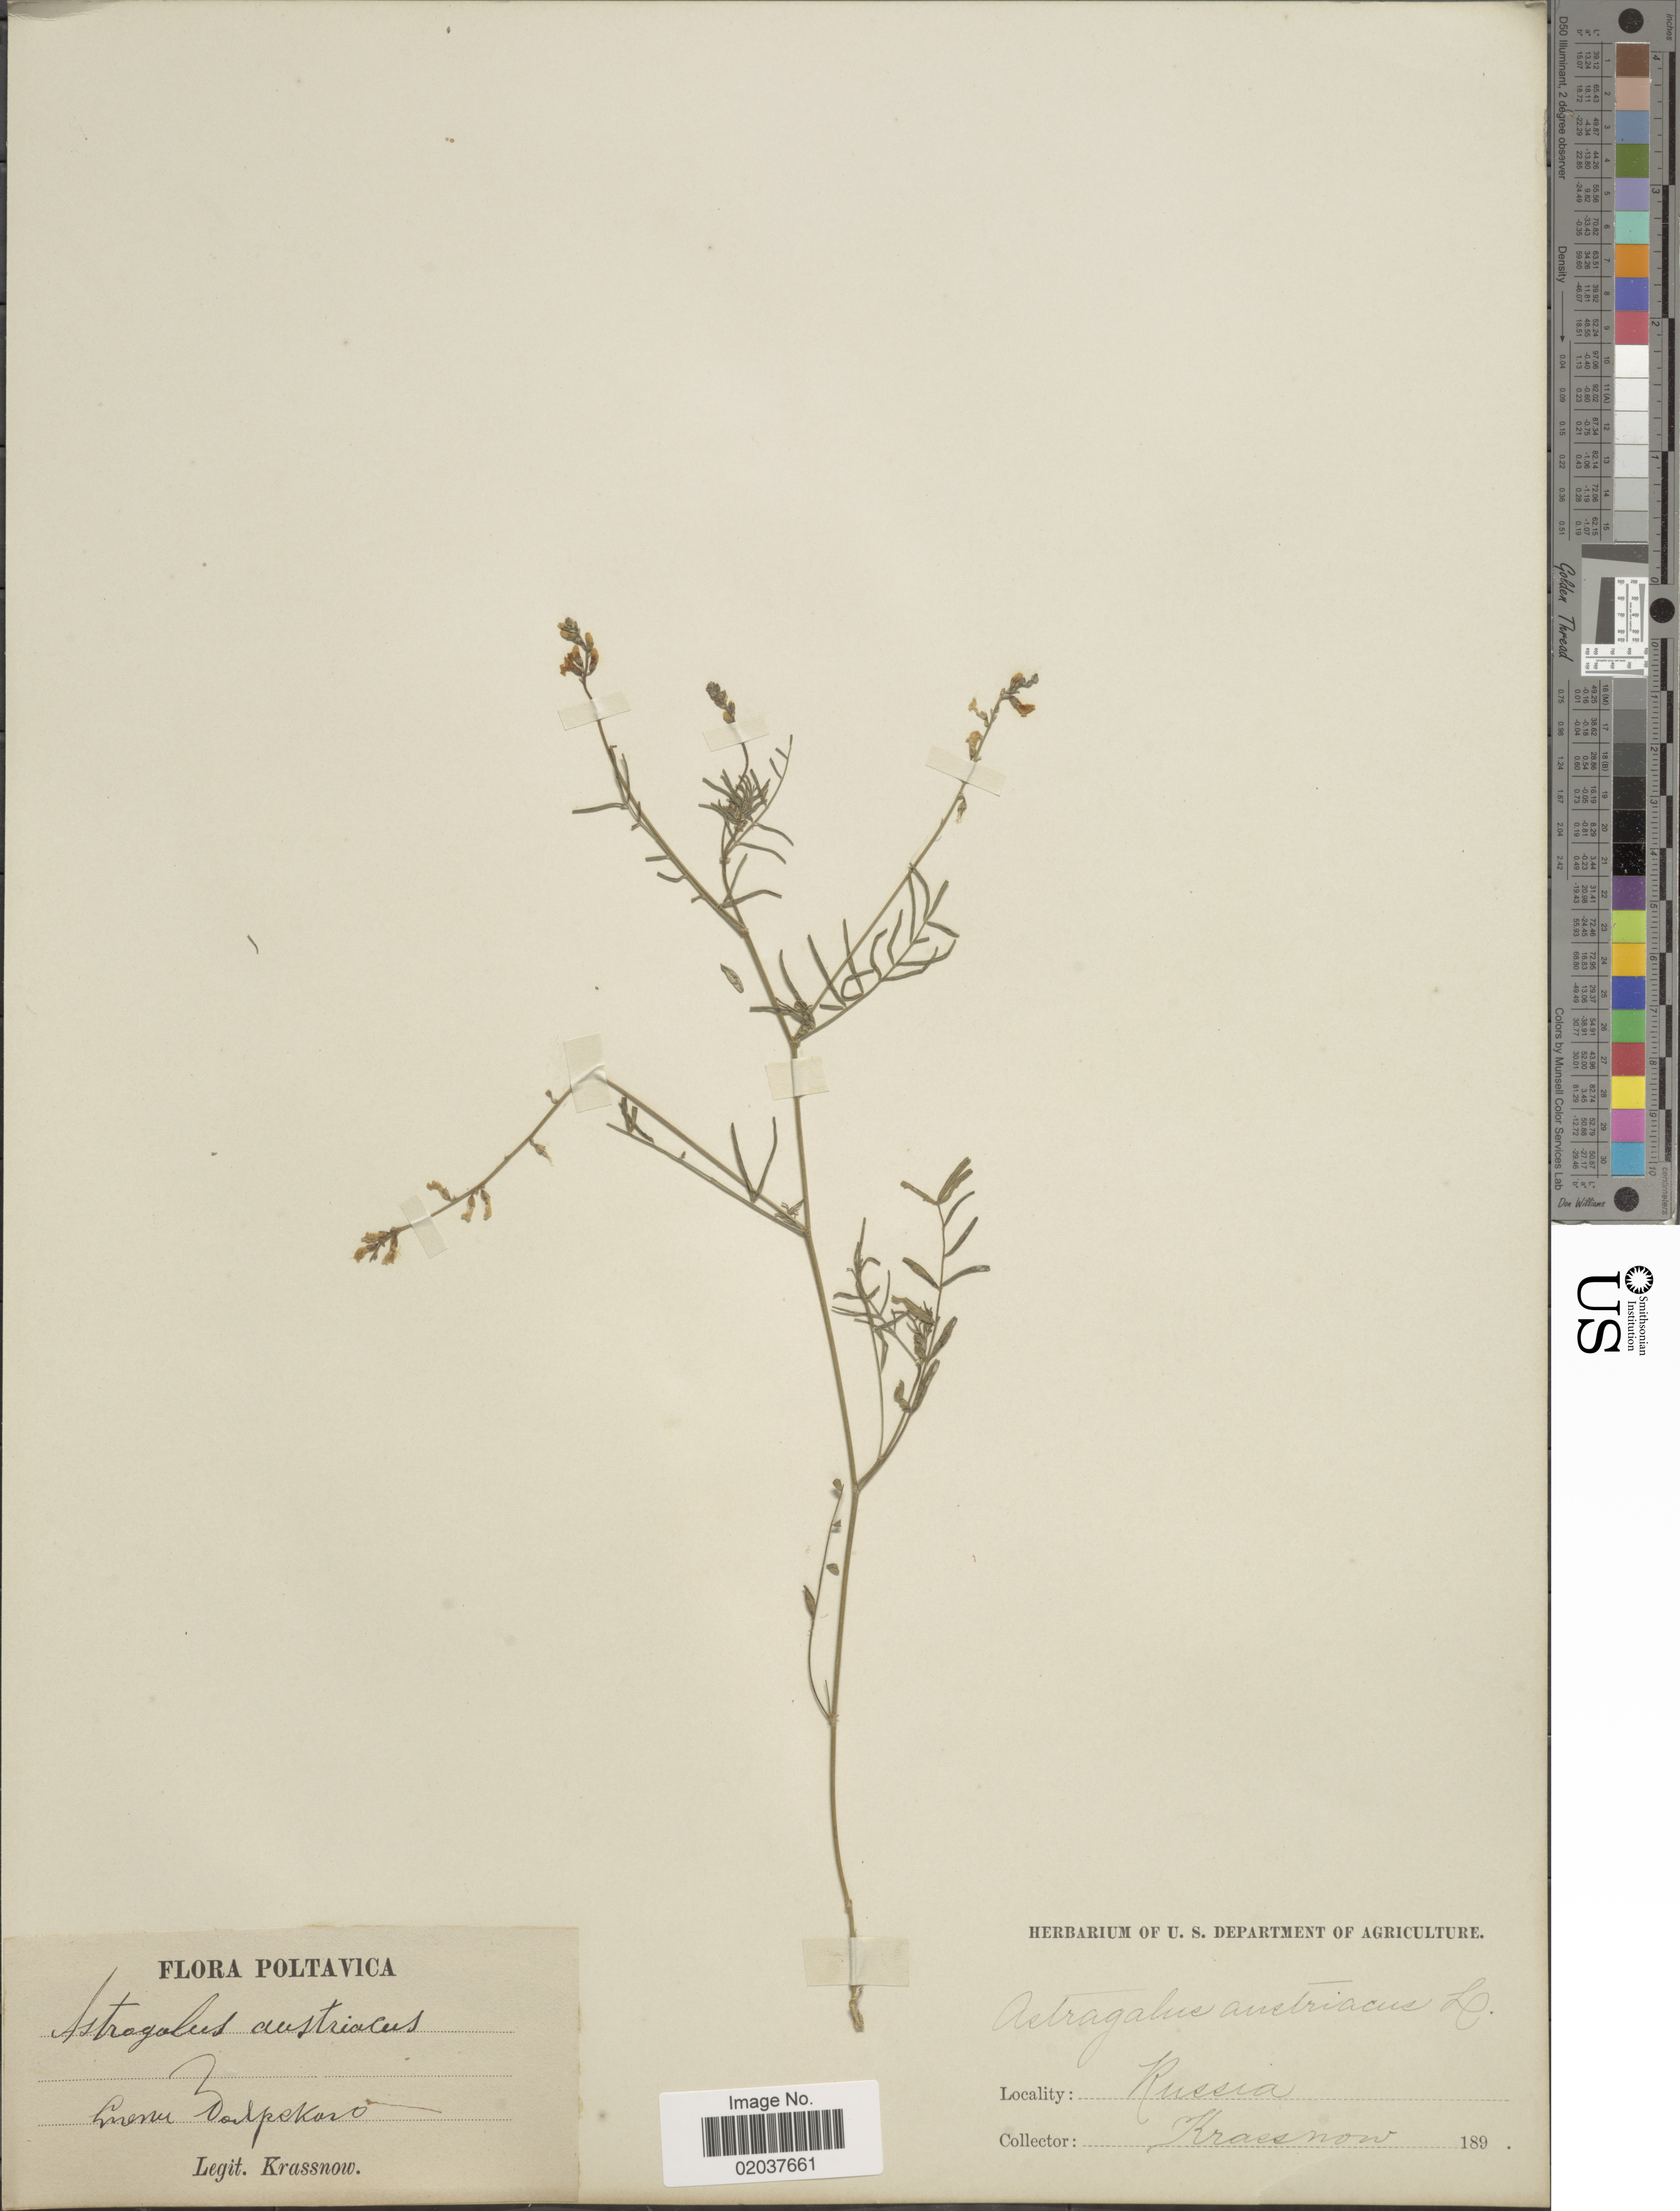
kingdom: Plantae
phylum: Tracheophyta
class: Magnoliopsida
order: Fabales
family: Fabaceae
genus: Astragalus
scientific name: Astragalus austriacus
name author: Jacq.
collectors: -. Krassnow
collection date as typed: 189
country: Ukraine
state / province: Poltava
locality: Poltavica